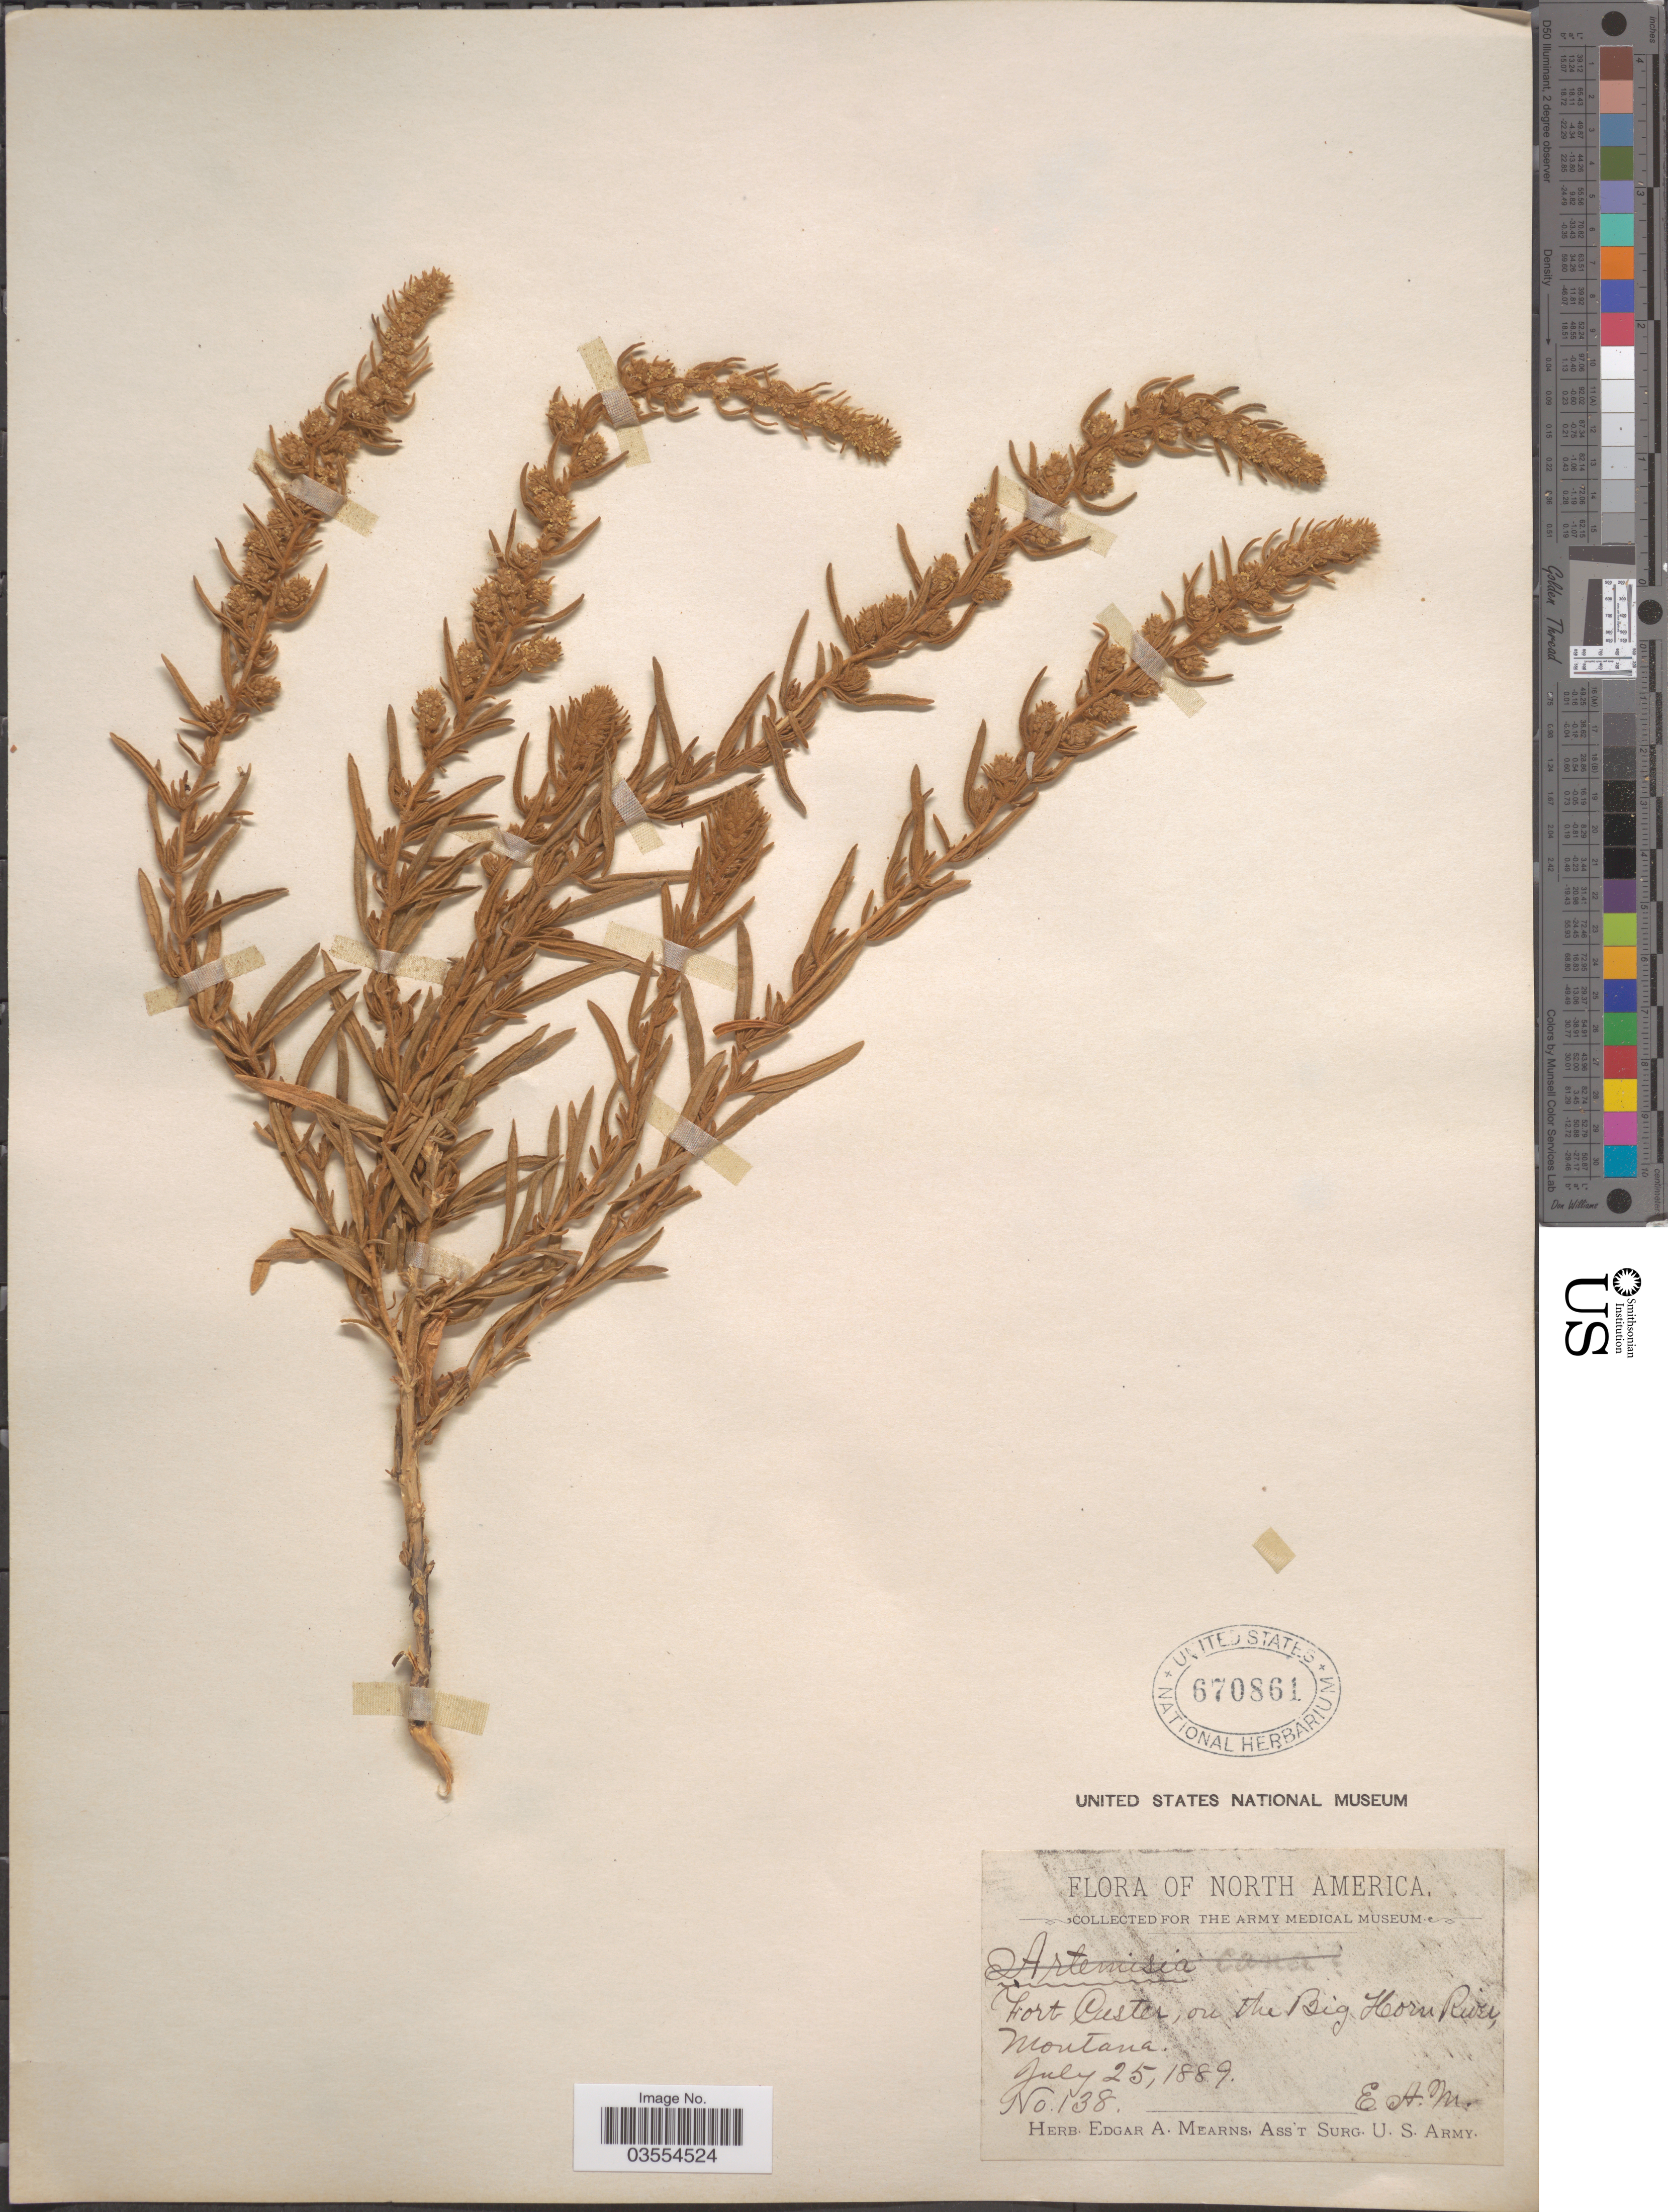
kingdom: Plantae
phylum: Tracheophyta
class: Magnoliopsida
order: Caryophyllales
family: Amaranthaceae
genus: Krascheninnikovia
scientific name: Krascheninnikovia lanata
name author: (Pursh) A. Meeuse & A.Smit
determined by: Strong, Mark T., (BOT), Smithsonian Institution - National Museum of Natural History (UNITED STATES)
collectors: E. A. Mearns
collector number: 138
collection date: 1889-07-25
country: United States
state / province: Montana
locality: Fort Custer, on the Big Horn River.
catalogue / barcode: US 670861